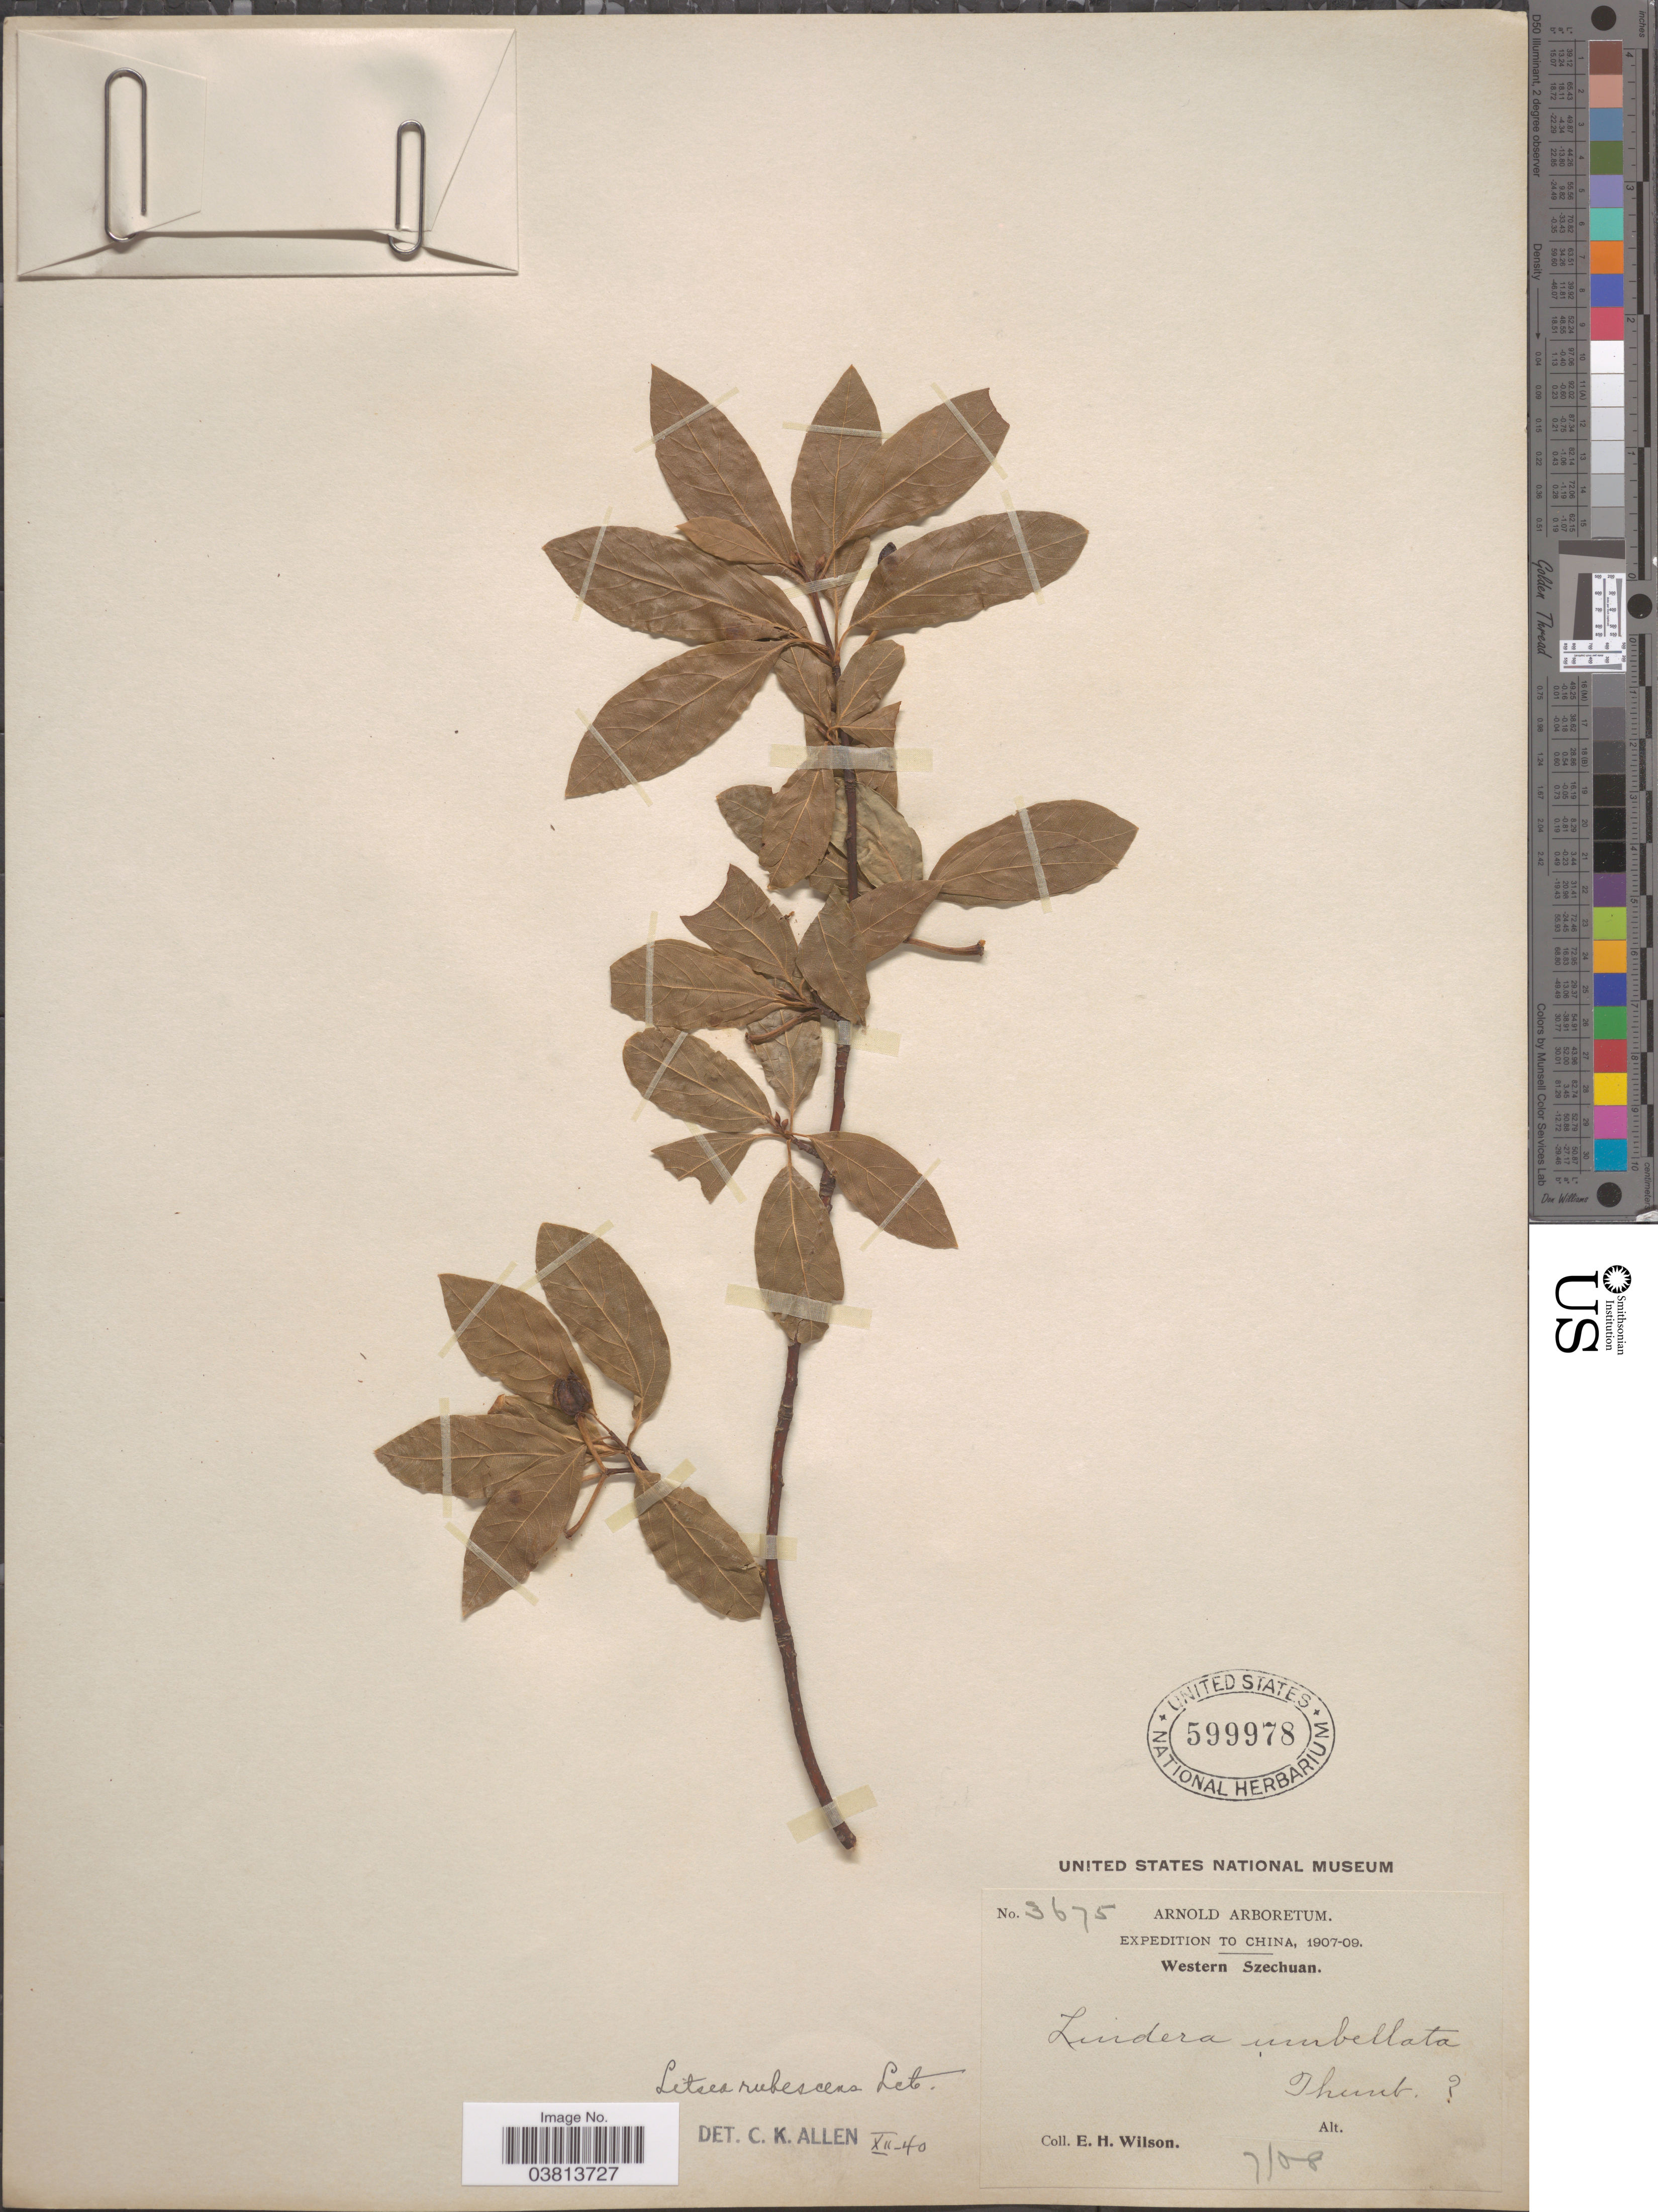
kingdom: Plantae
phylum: Tracheophyta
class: Magnoliopsida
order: Laurales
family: Lauraceae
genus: Litsea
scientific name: Litsea rubescens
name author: Lecomte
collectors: E. Wilson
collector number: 3675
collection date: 1908-07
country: China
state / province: Sichuan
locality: Western Szechuan.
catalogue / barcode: US 599978